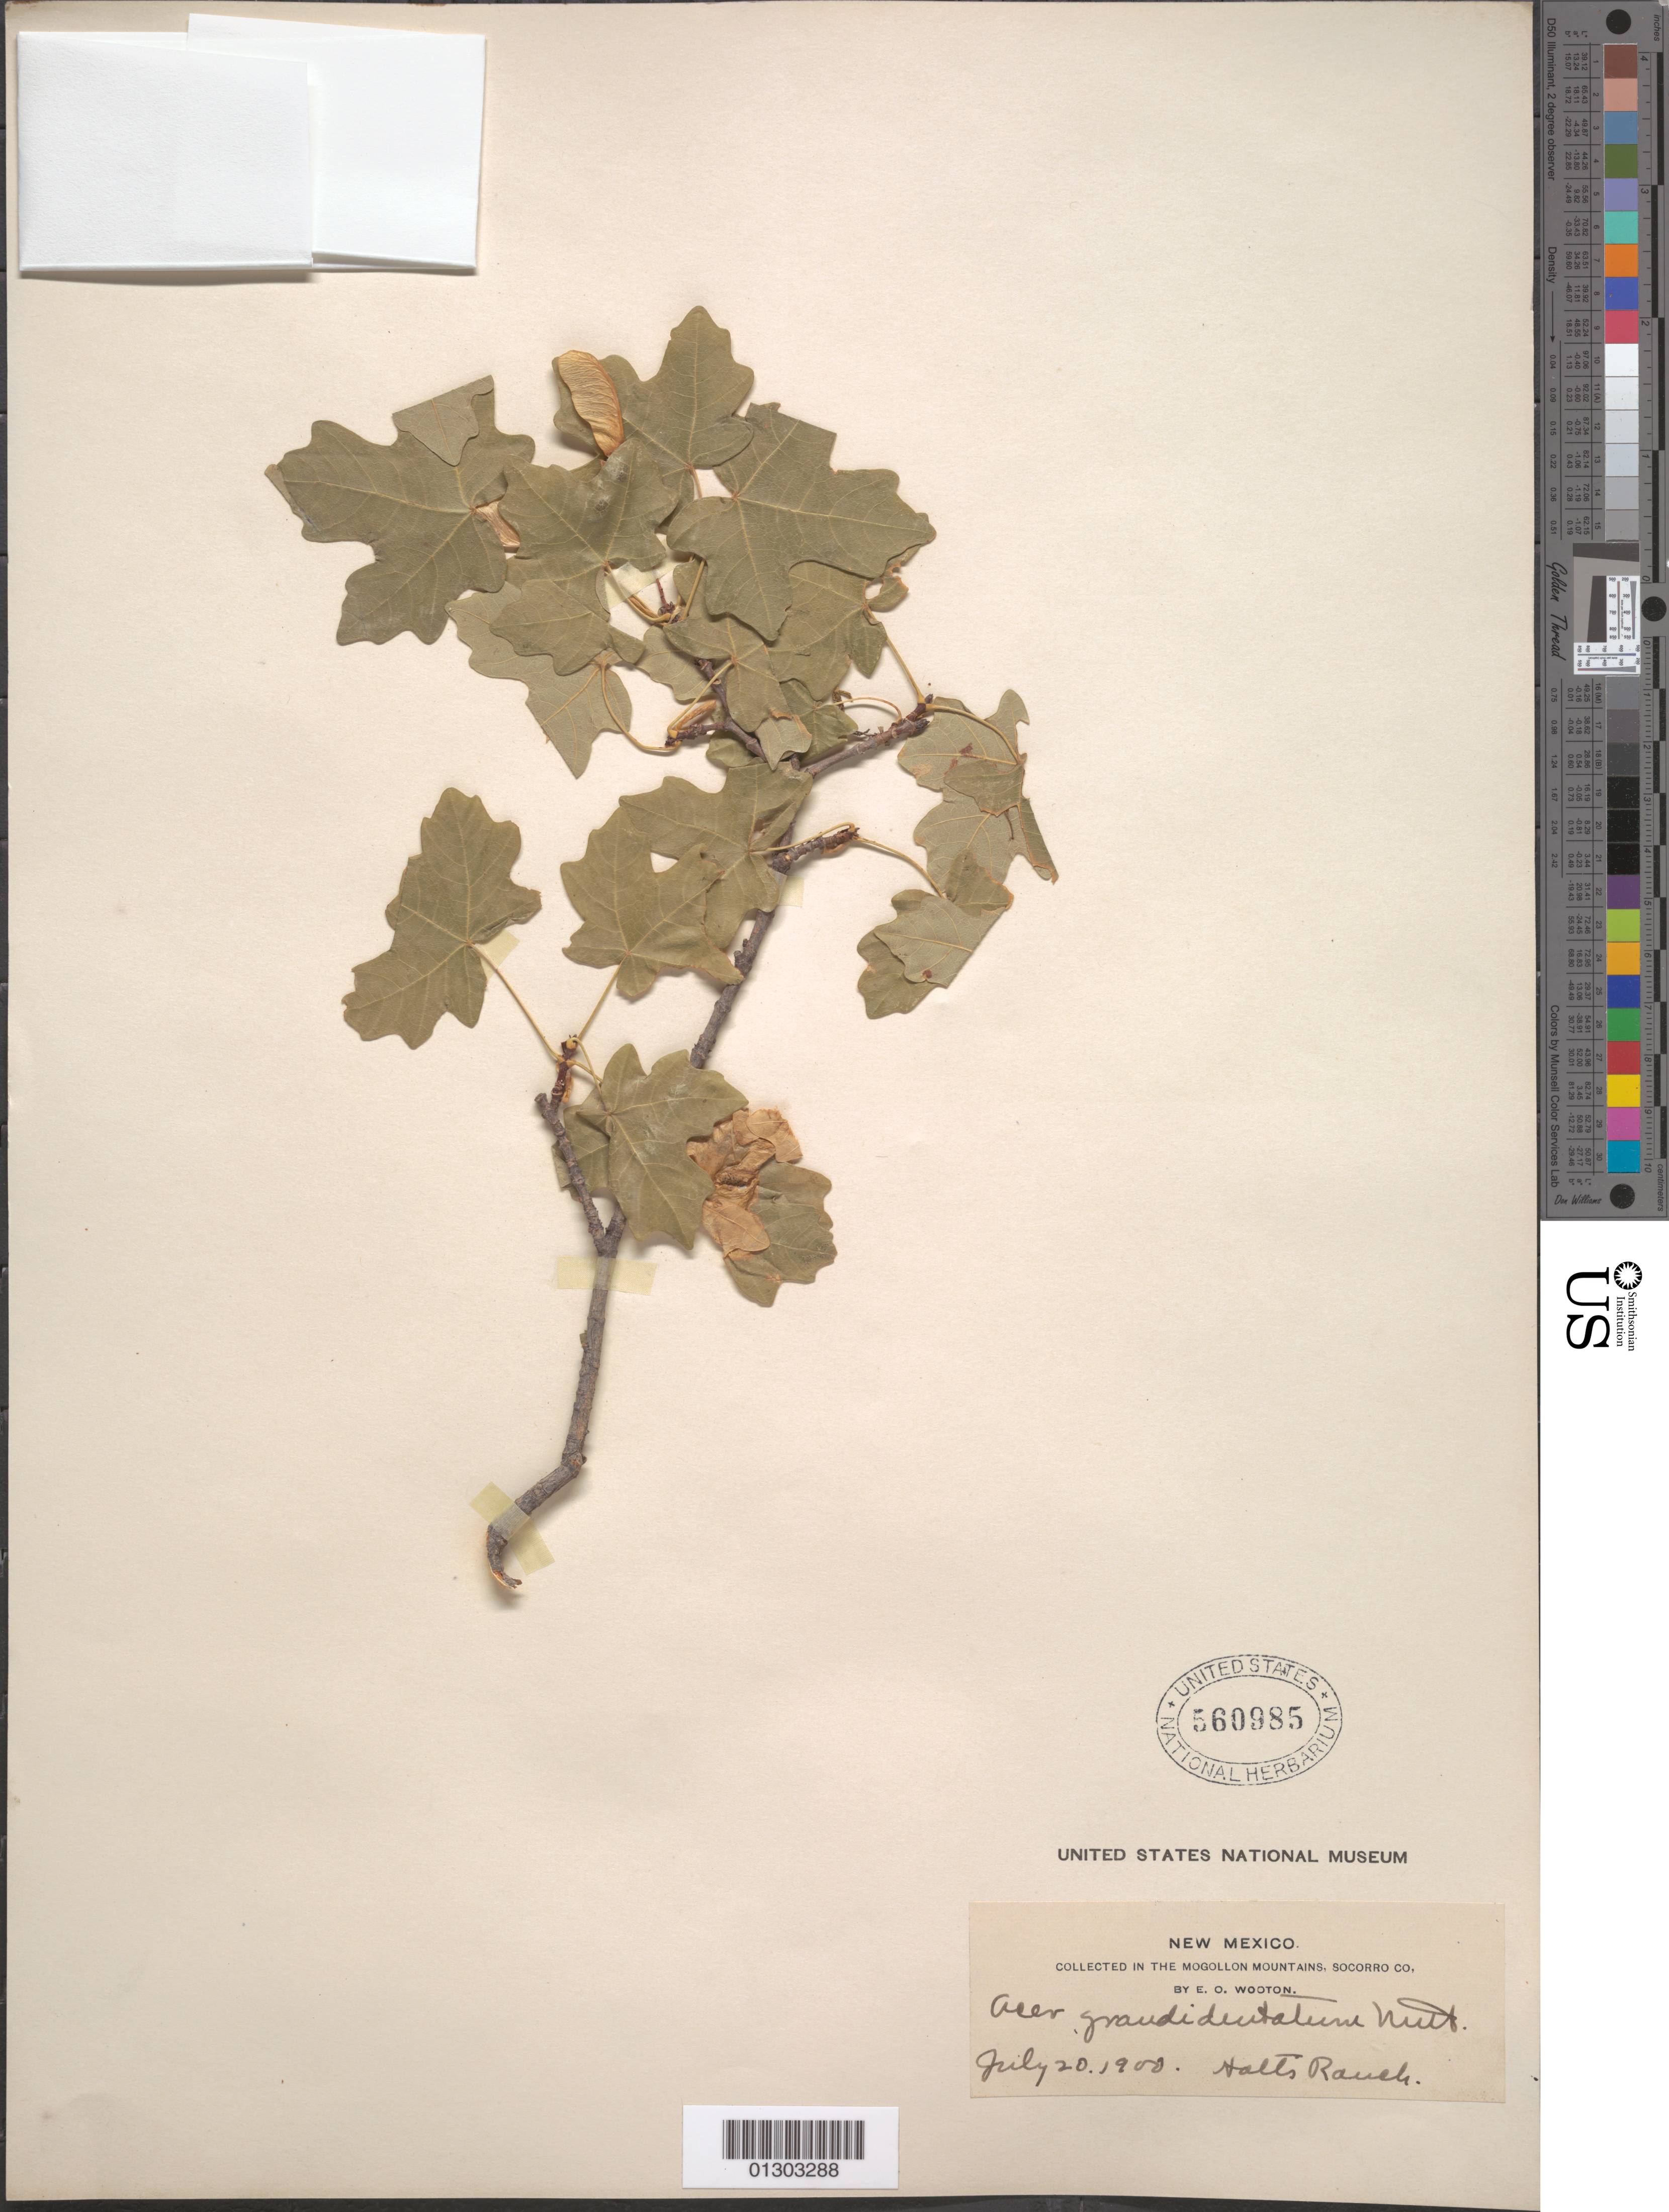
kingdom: Plantae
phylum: Tracheophyta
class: Magnoliopsida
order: Sapindales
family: Sapindaceae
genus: Acer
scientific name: Acer grandidentatum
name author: Nutt.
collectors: E. O. Wooton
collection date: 1900-07-20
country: United States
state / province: New Mexico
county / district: Socorro County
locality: Socorro County, Mogolion Mountains, near Holts Ranch.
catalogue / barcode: US 560985